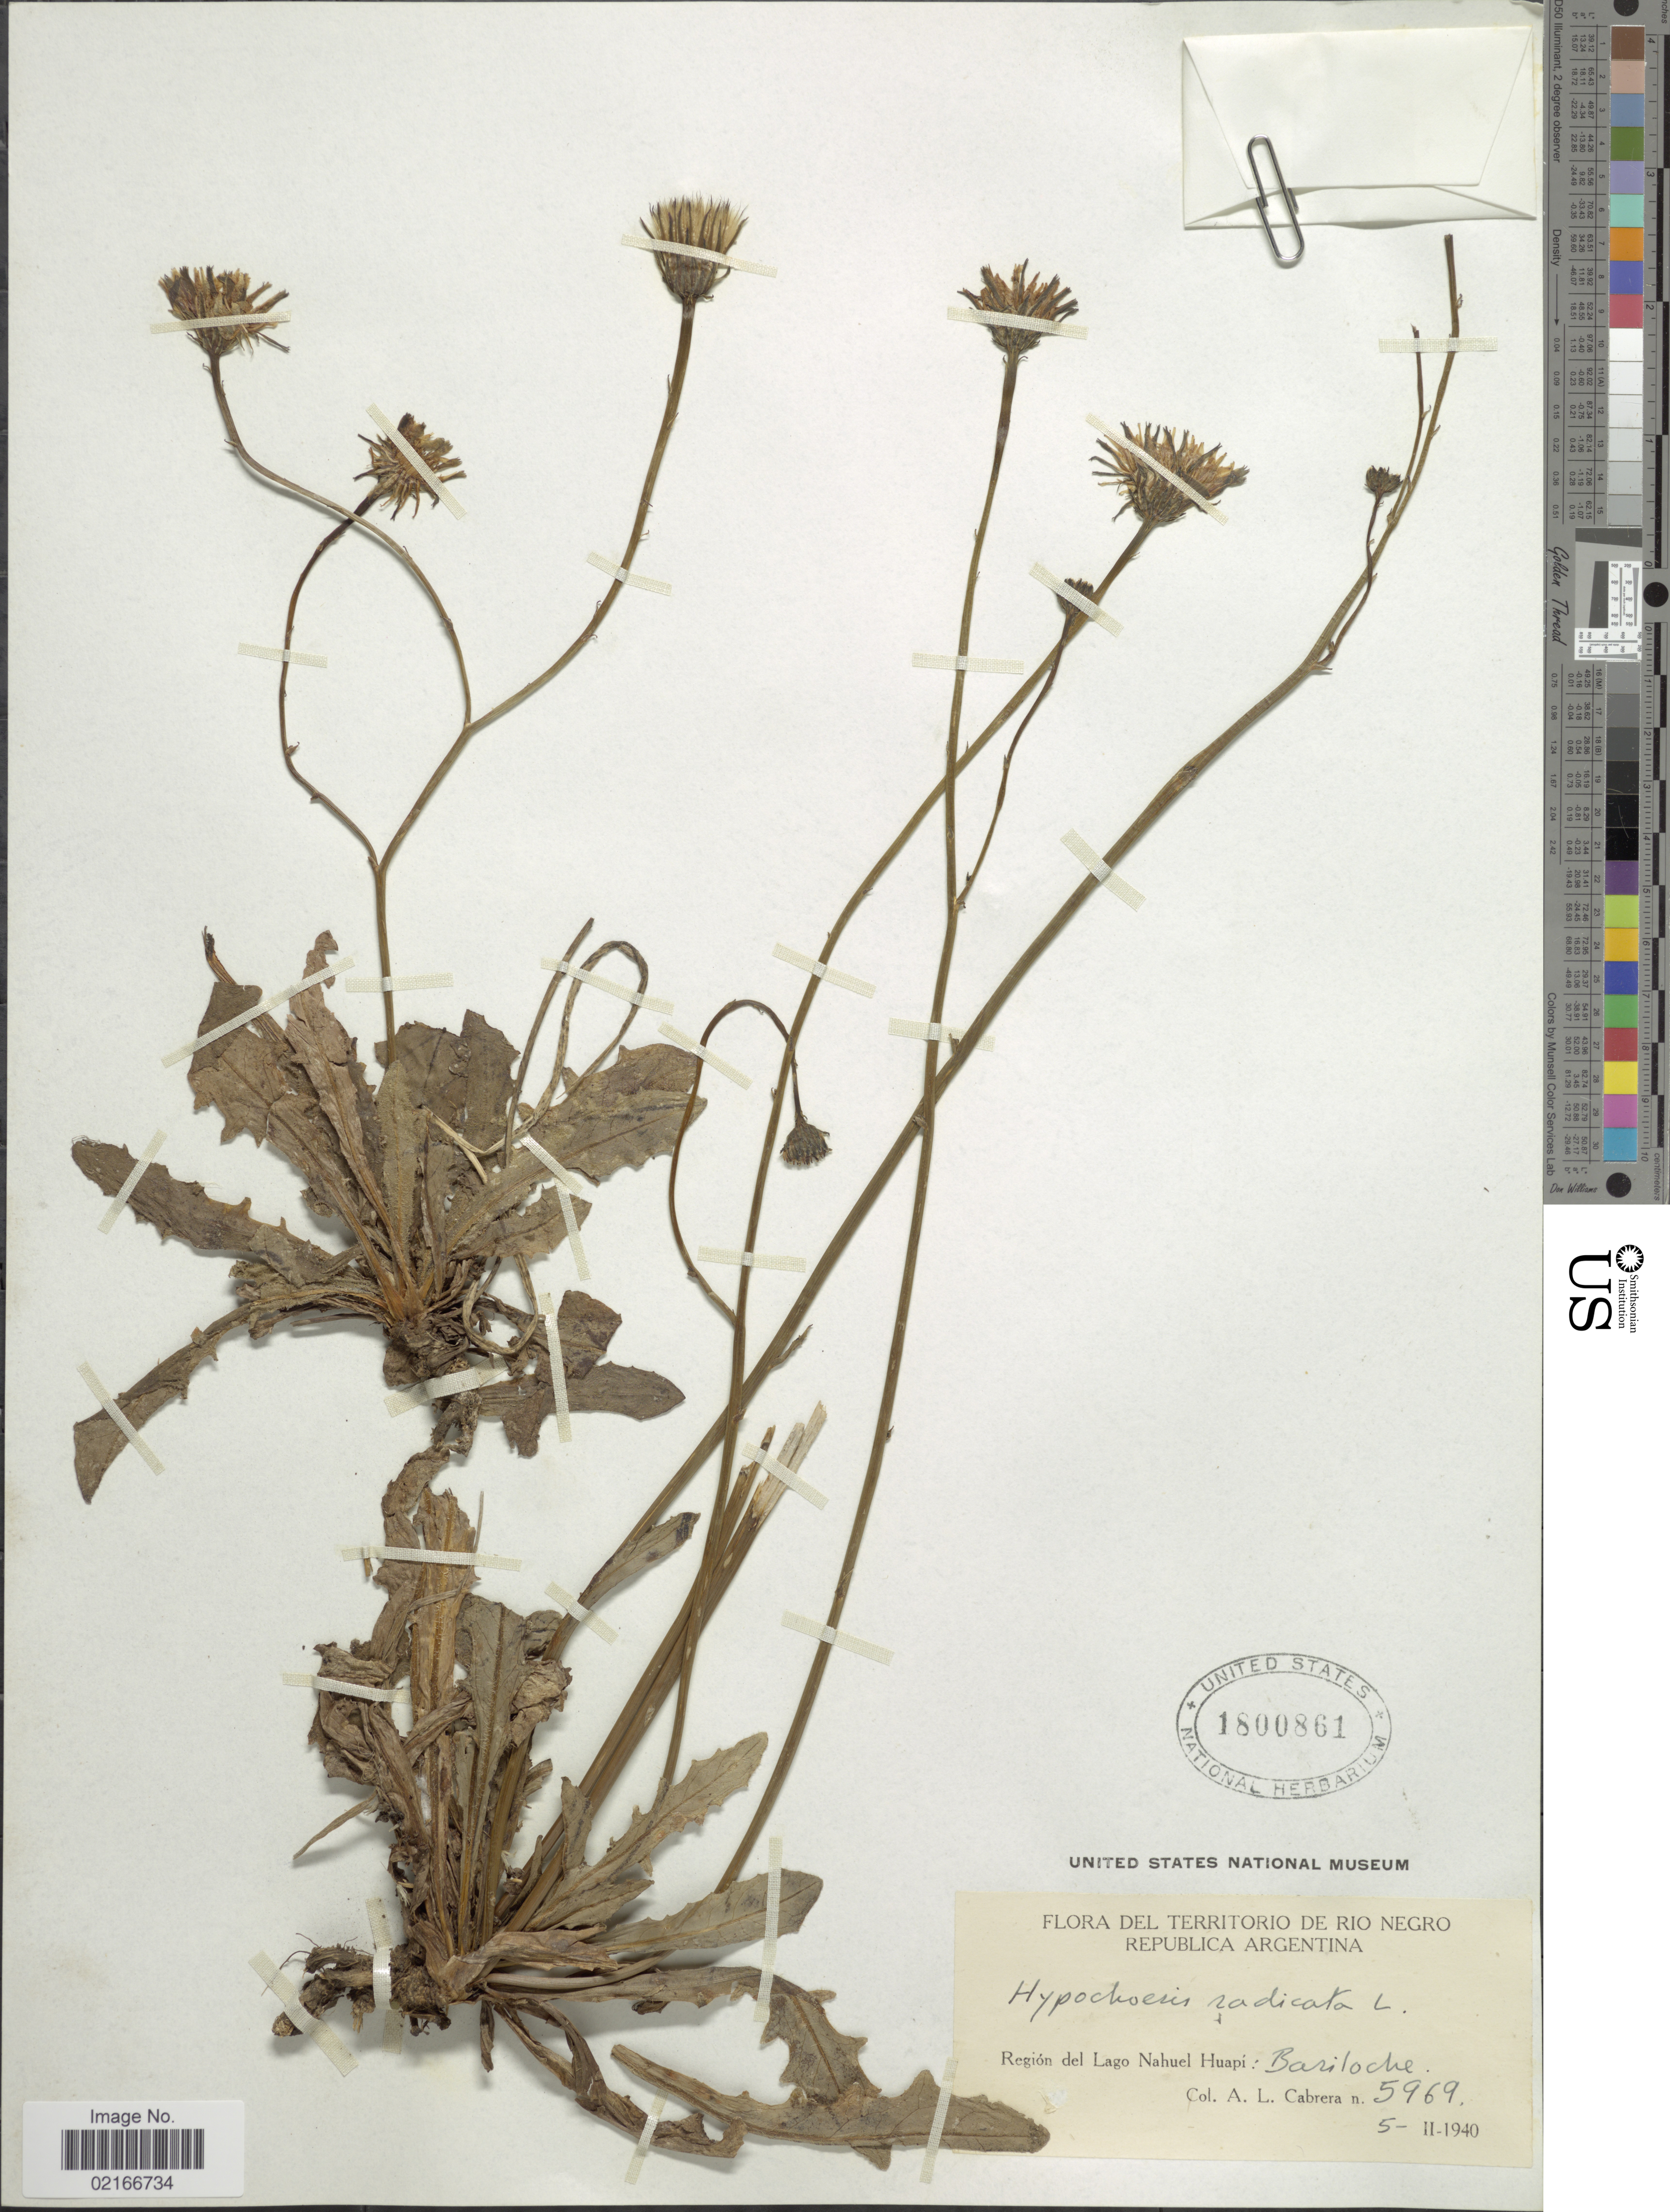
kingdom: Plantae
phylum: Tracheophyta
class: Magnoliopsida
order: Asterales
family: Asteraceae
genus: Hypochaeris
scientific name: Hypochaeris radicata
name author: L.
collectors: A. L. Cabrera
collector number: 5969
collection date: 1940-02-05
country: Argentina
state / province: Rio Negro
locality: Región del Lago Nahuel Huapi: Bariloche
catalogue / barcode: US 1800961